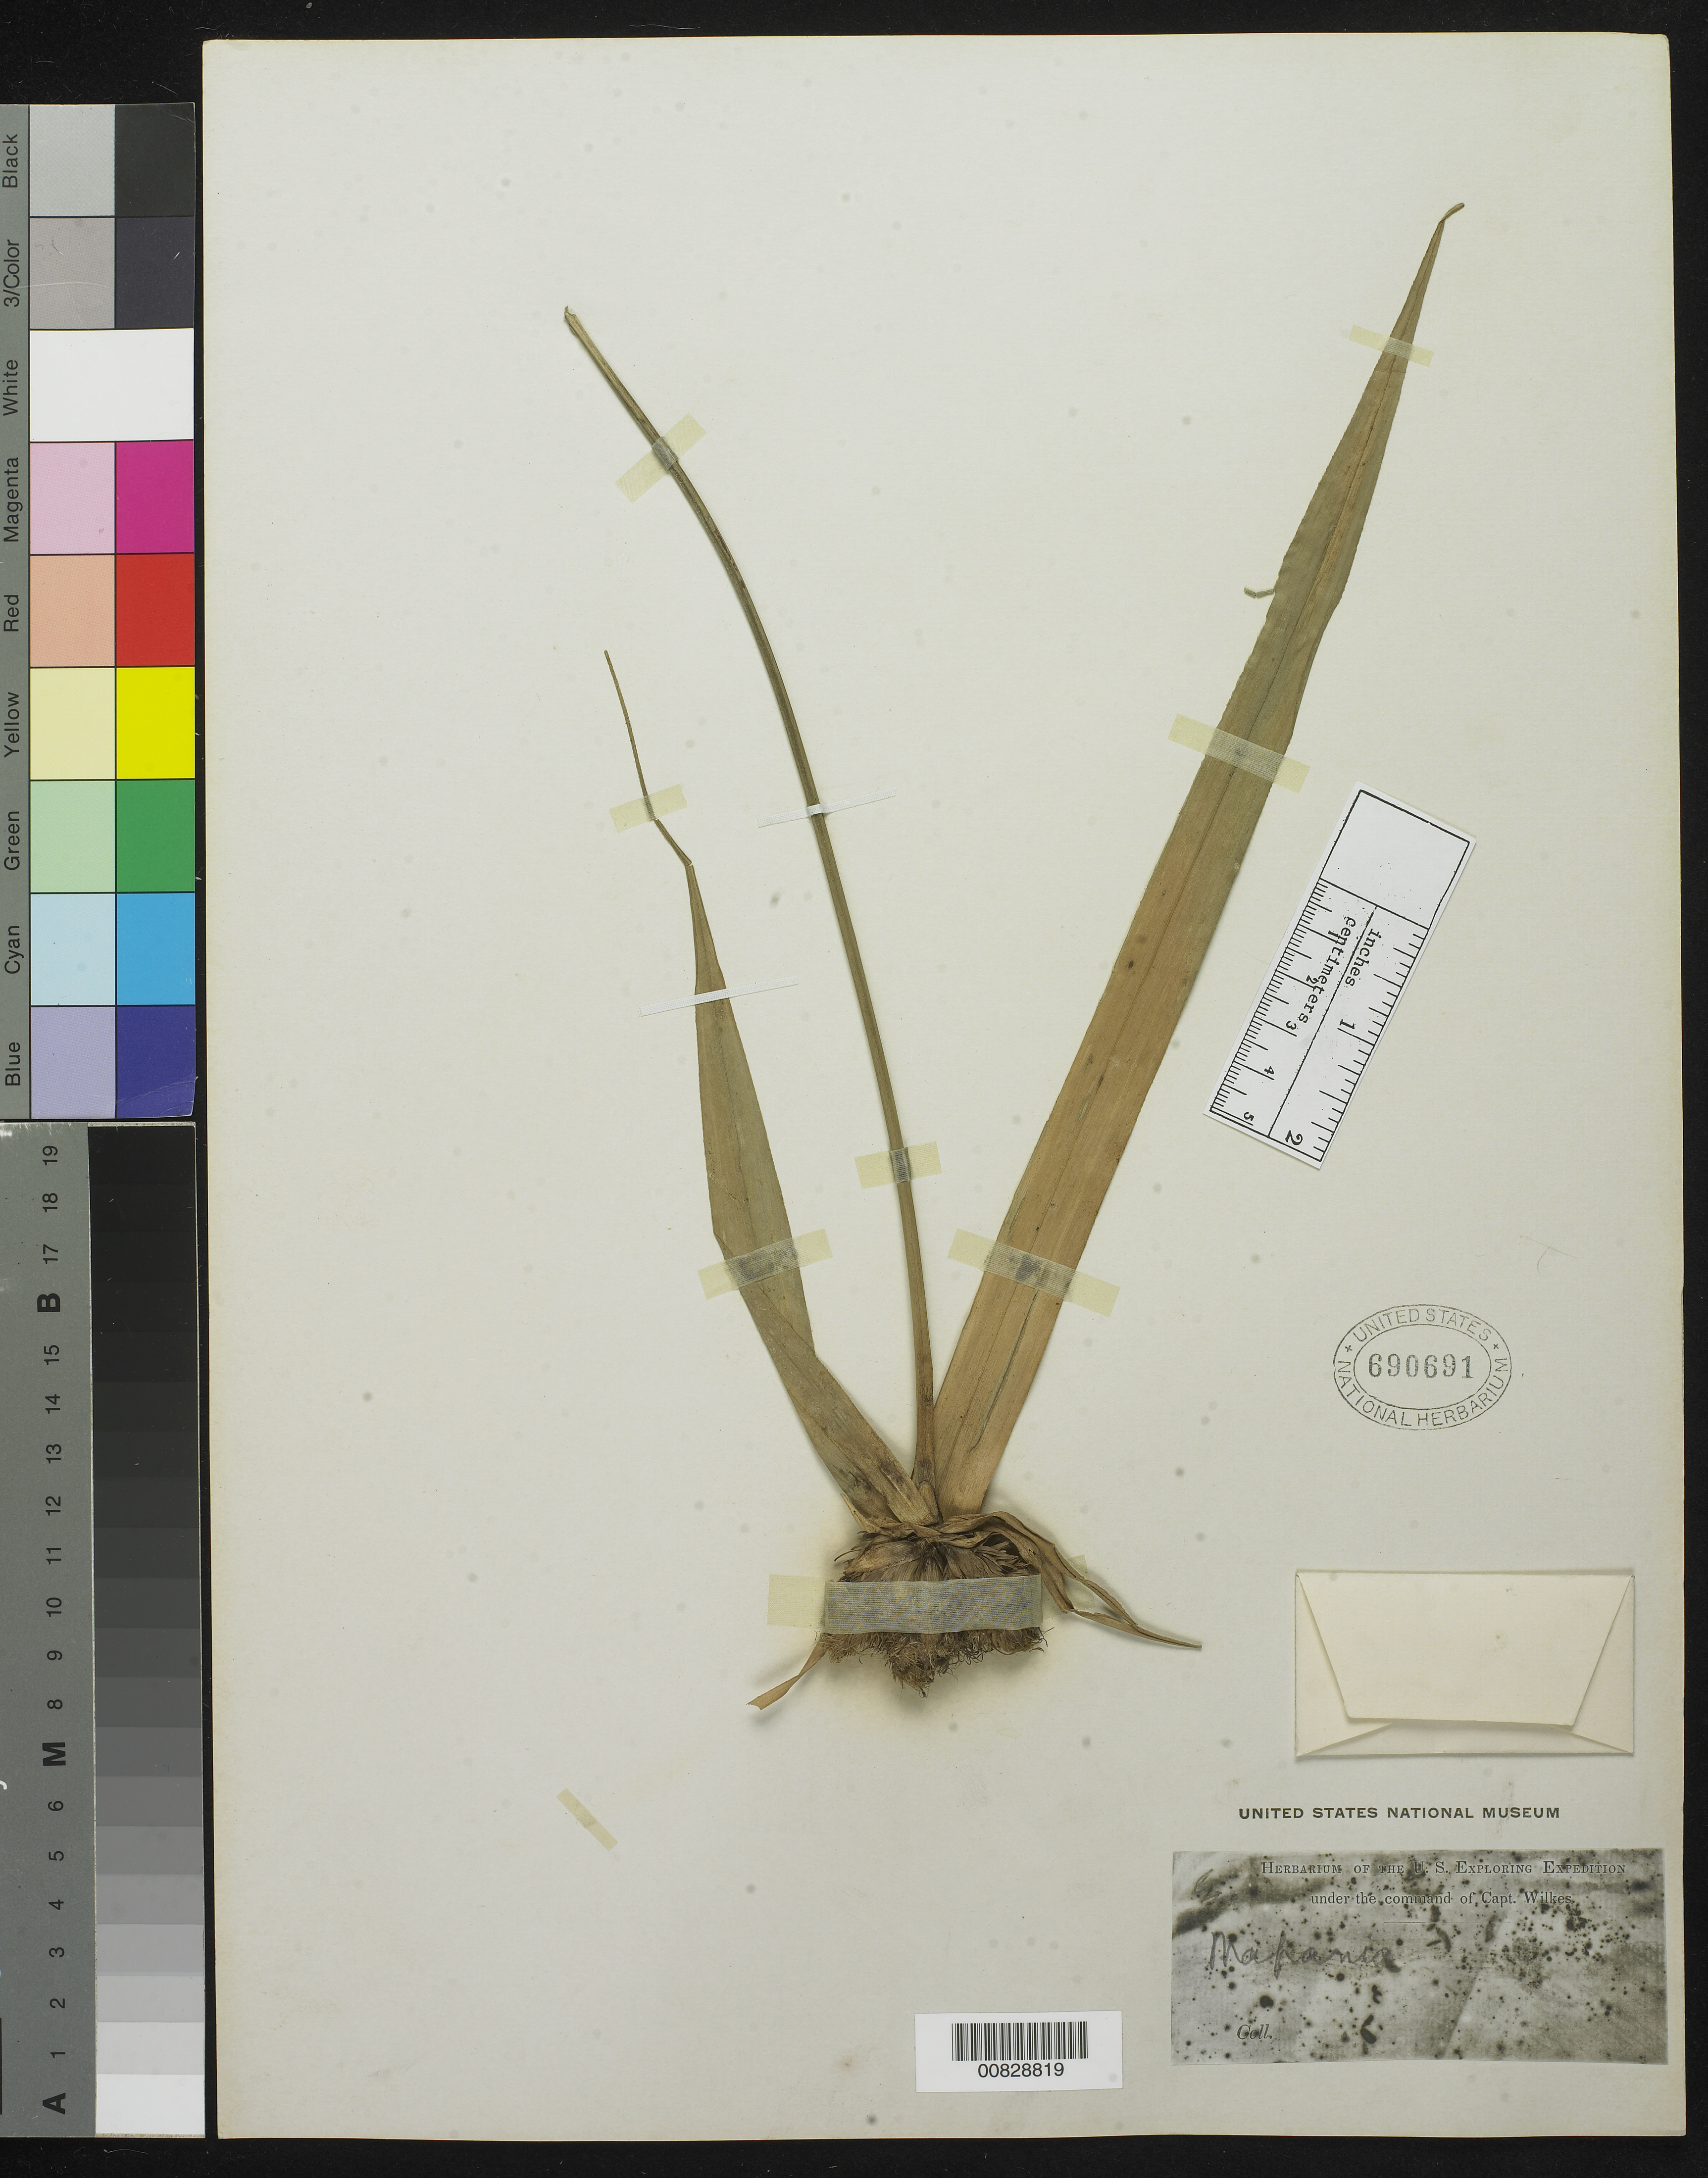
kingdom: Plantae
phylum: Tracheophyta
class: Liliopsida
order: Poales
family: Cyperaceae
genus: Mapania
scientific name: Mapania sp.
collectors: Wilkes Explor. Exped.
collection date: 1838/1842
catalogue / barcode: US 690691